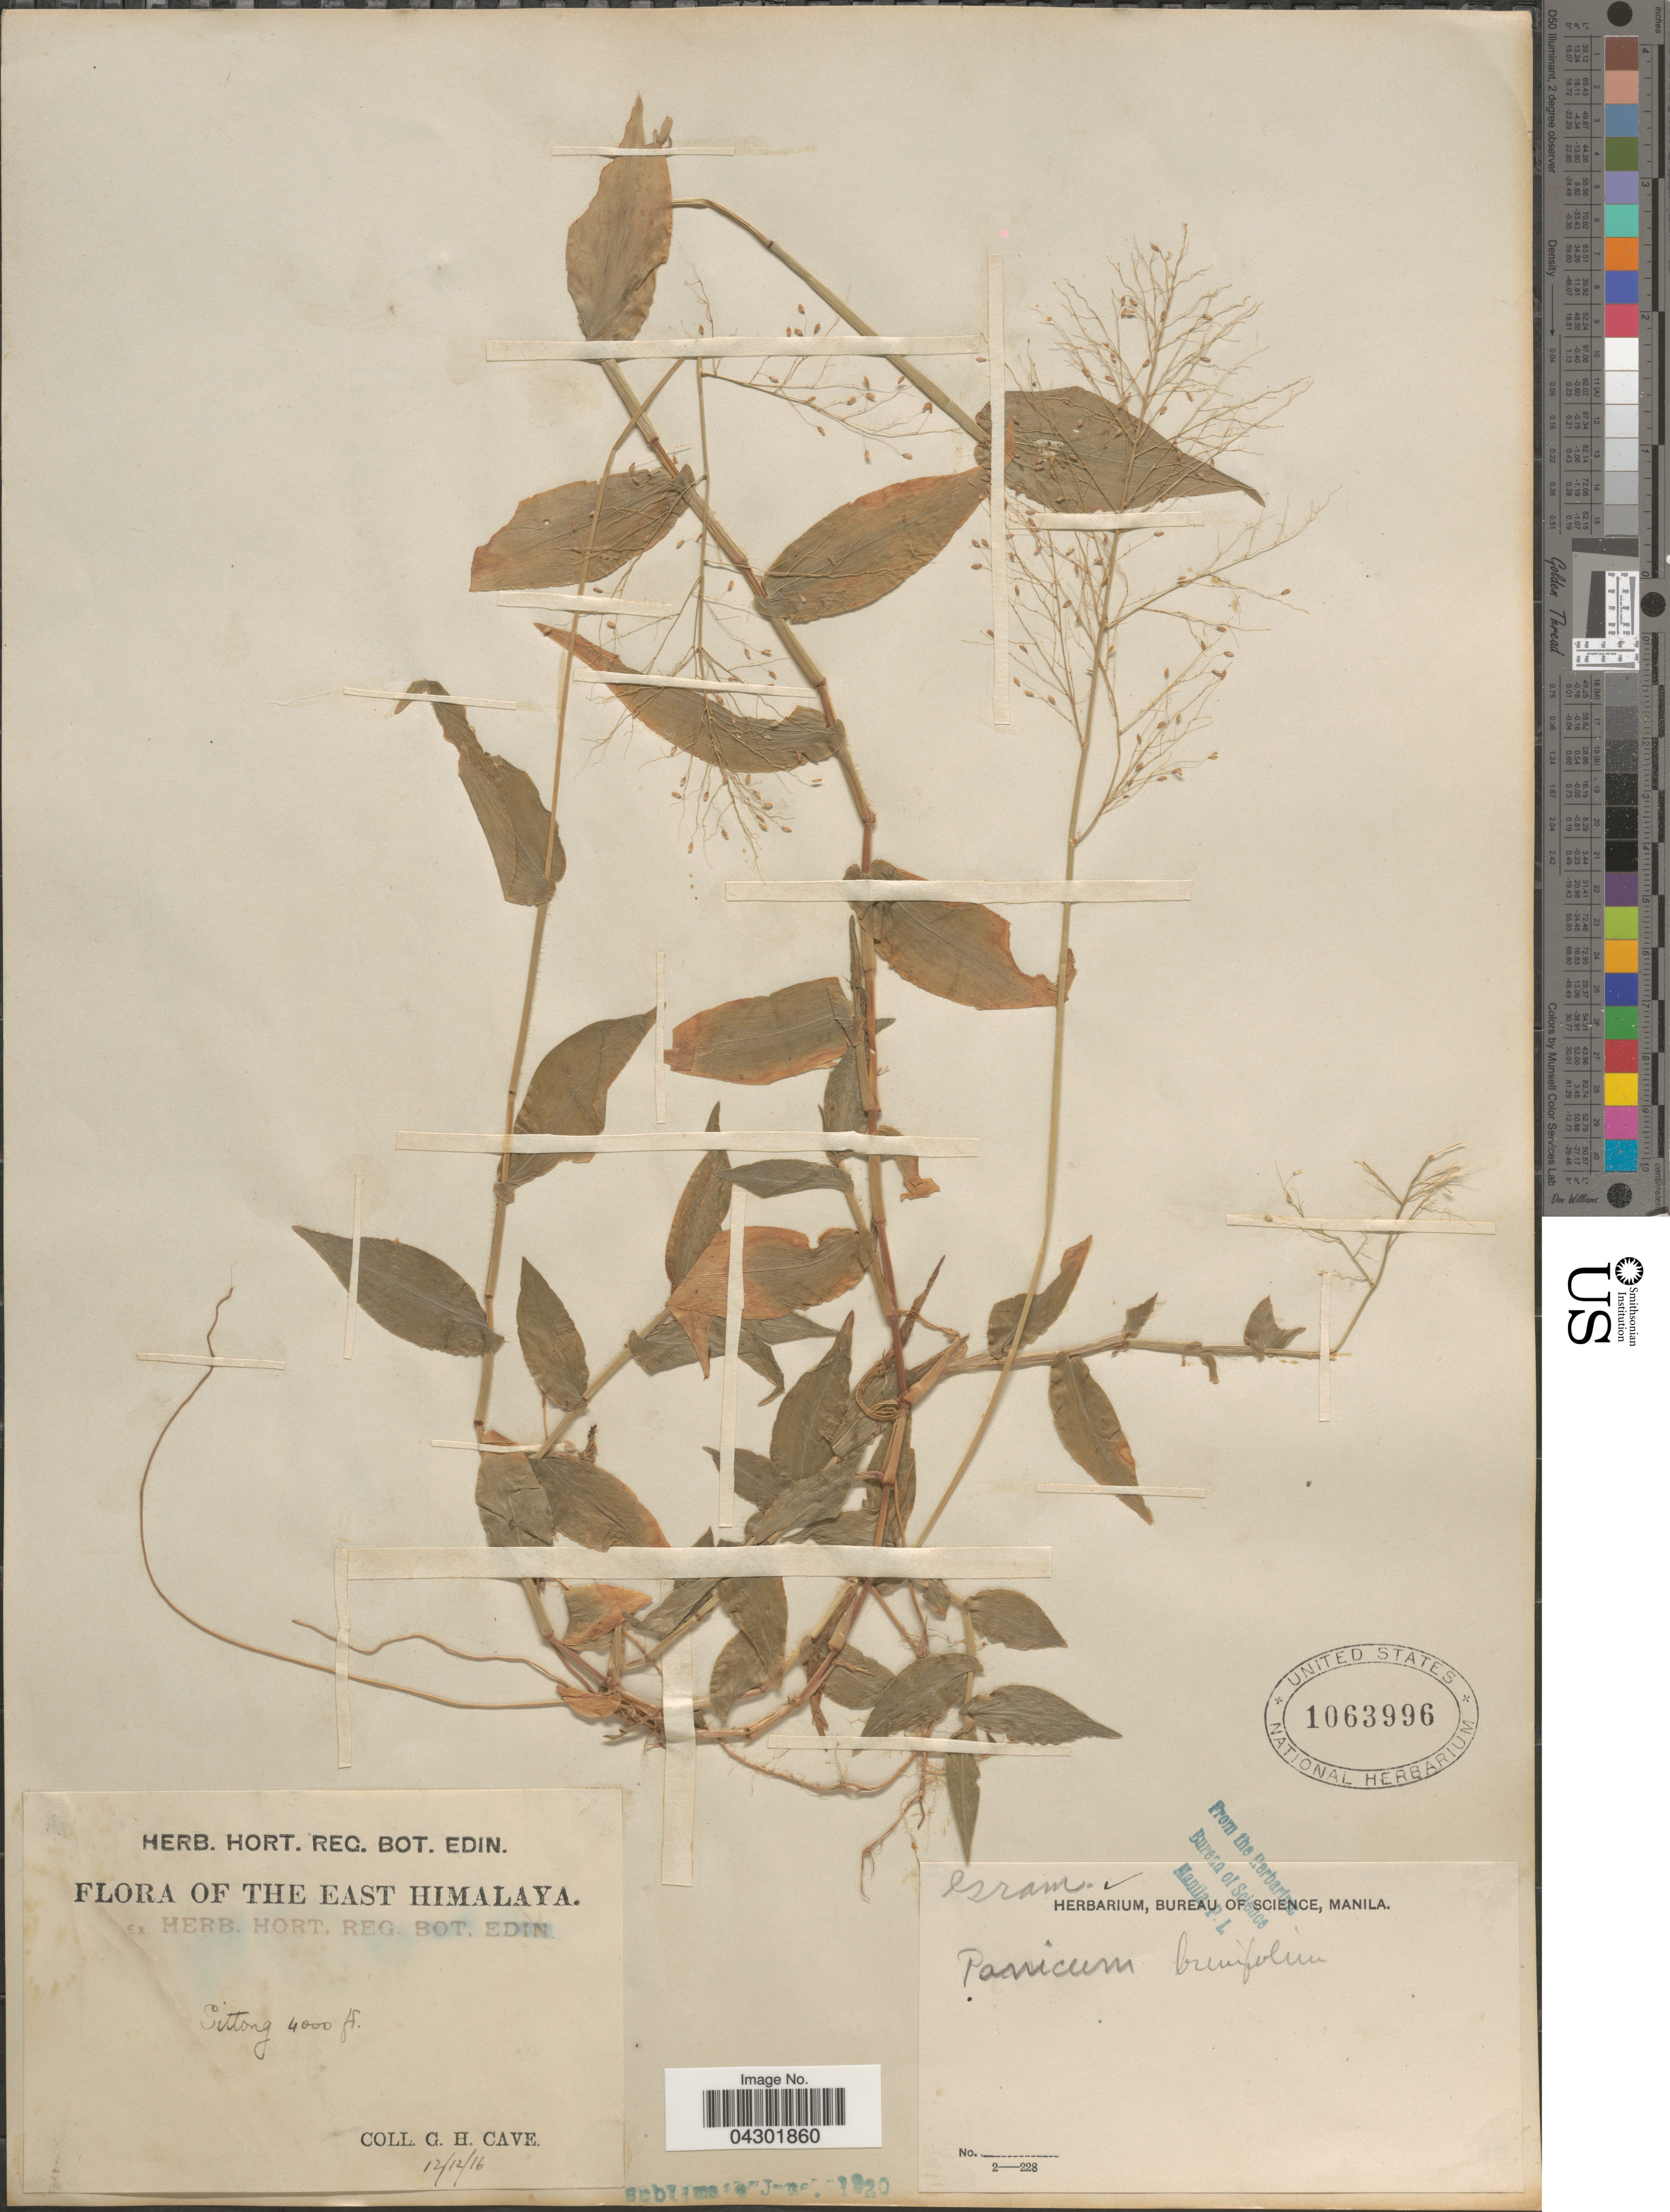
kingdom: Plantae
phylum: Tracheophyta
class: Liliopsida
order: Poales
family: Poaceae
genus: Panicum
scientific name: Panicum brevifolium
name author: L.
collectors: G. Cave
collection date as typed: Transcribed d/m/y: 12/12/16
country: India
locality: East Himalaya. Sittong.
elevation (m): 1219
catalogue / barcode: US 1063996